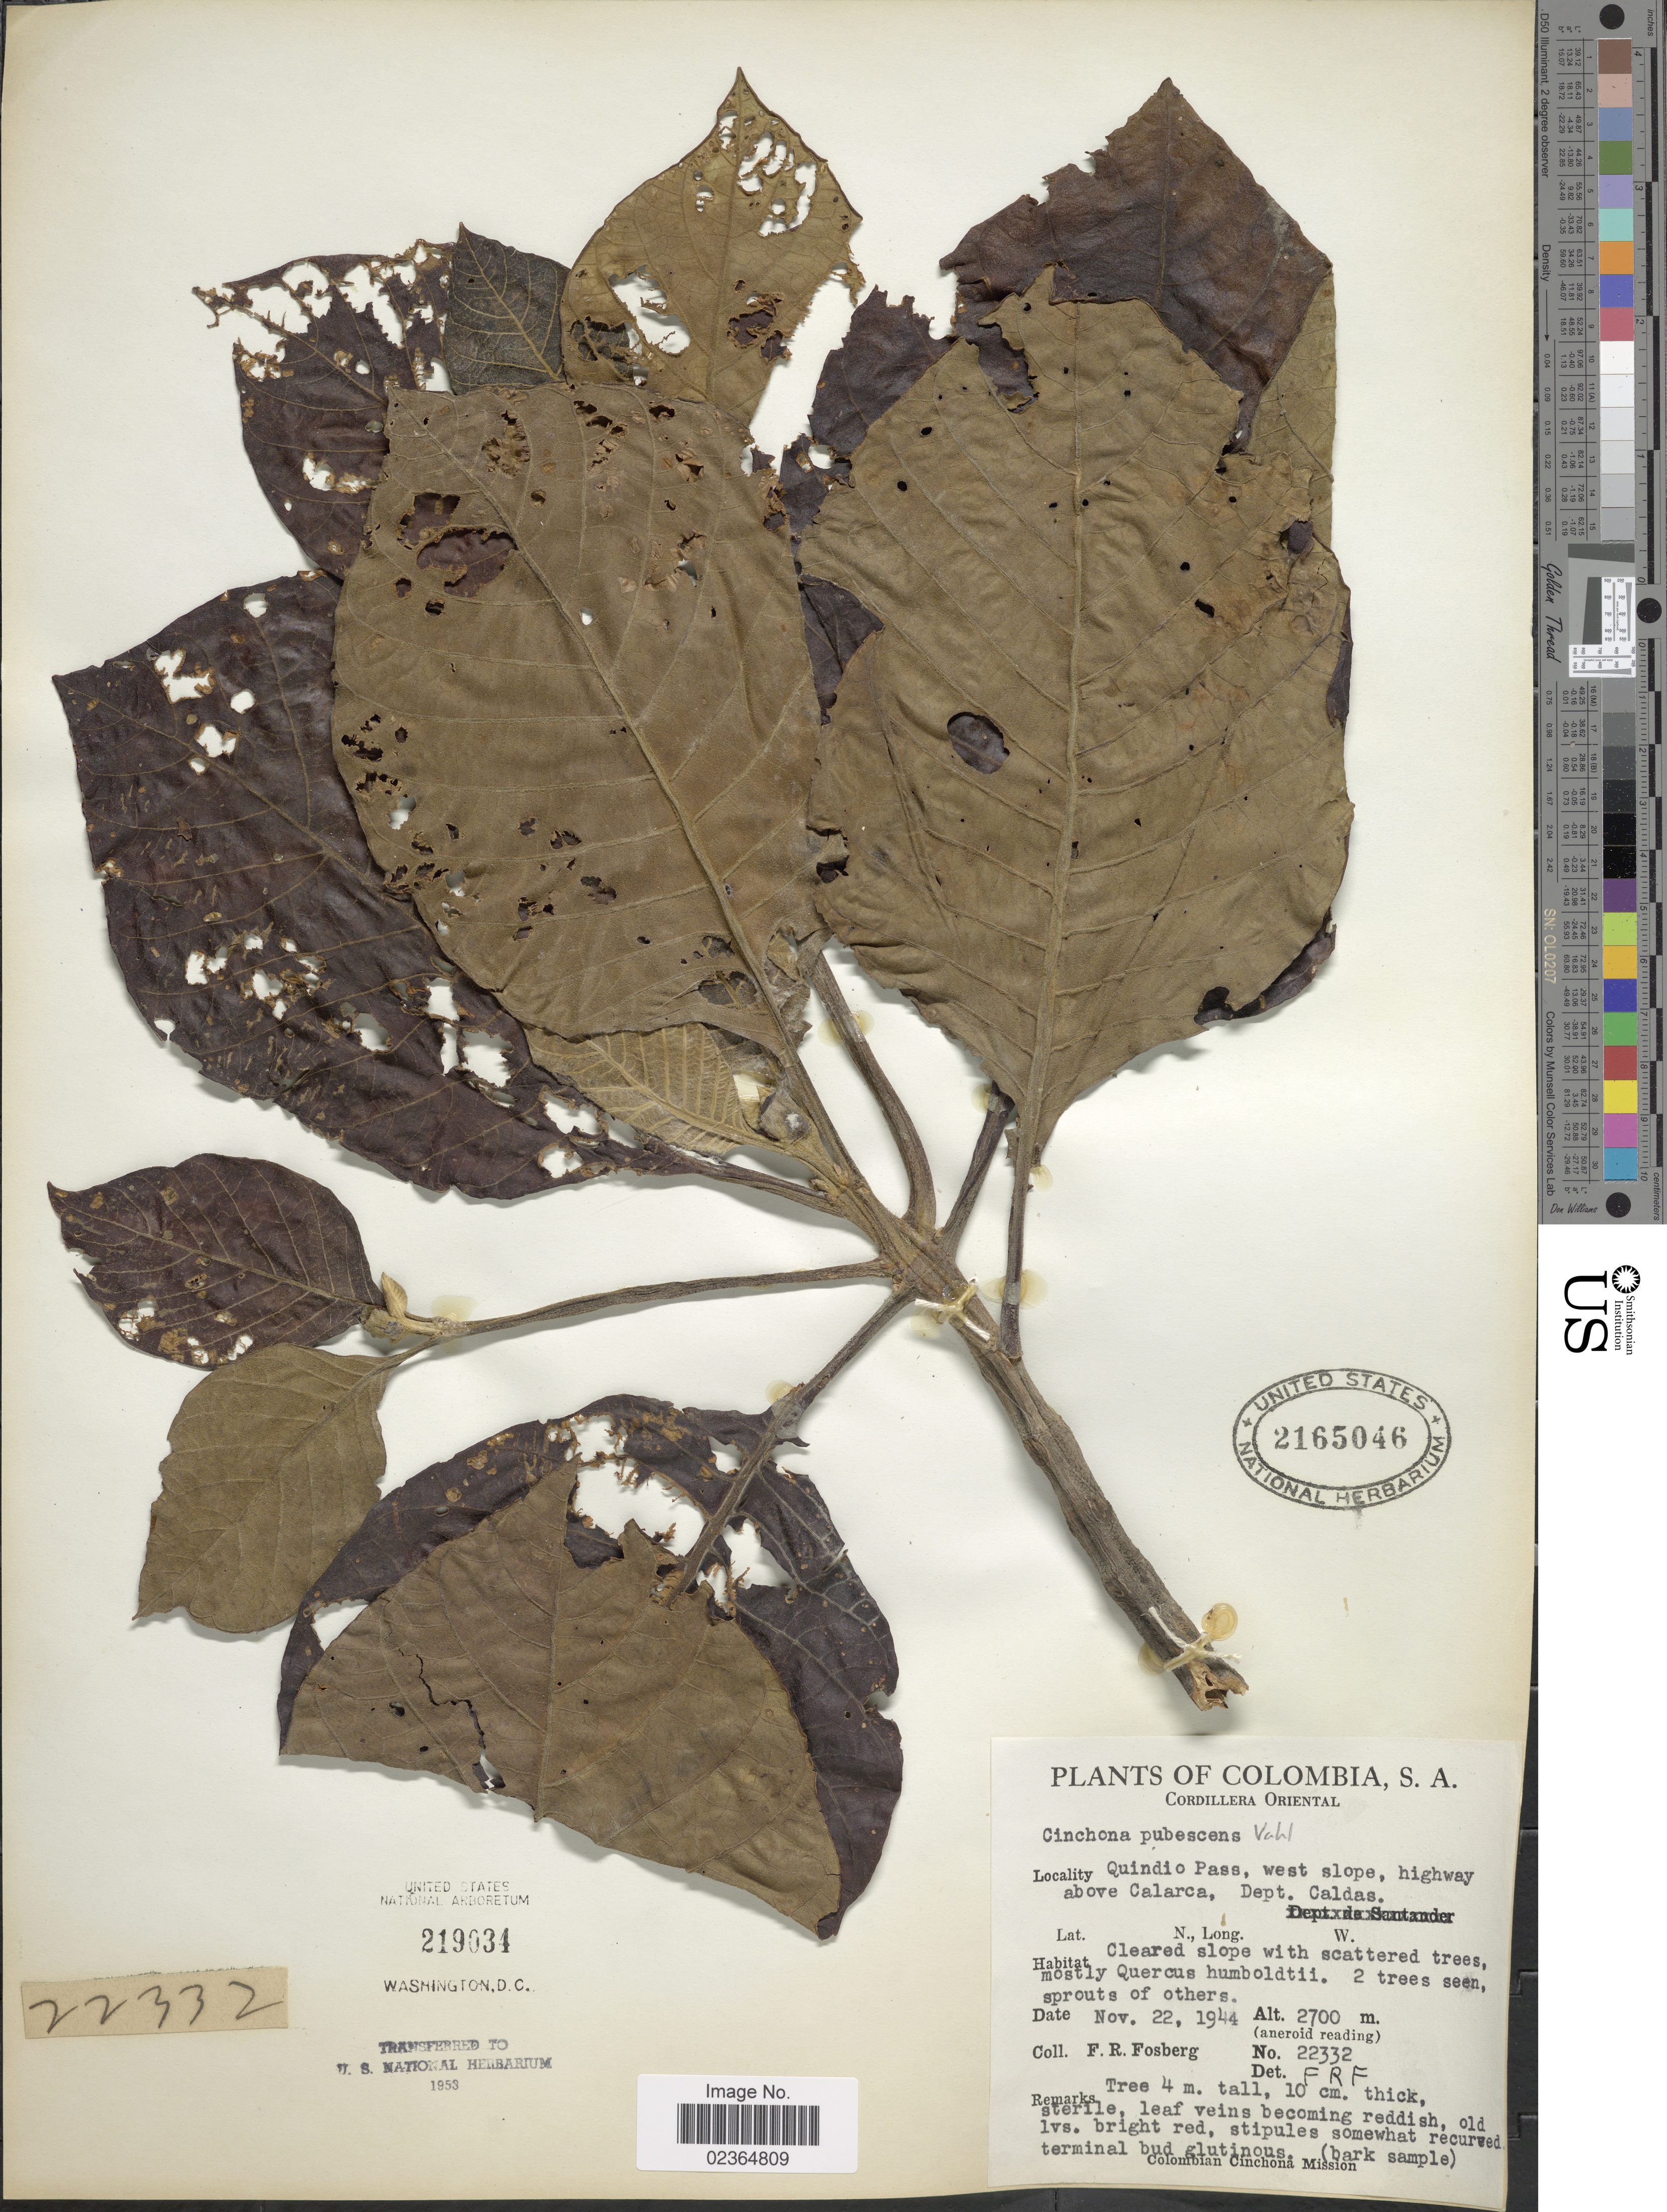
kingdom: Plantae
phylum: Tracheophyta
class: Magnoliopsida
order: Gentianales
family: Rubiaceae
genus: Cinchona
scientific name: Cinchona pubescens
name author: Vahl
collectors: F. R. Fosberg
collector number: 22332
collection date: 1944-11-22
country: Colombia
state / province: Caldas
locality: Cordillera Oriental. Quindio Pass, west slope, highway above Calarca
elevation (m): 2700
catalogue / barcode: US 2165046